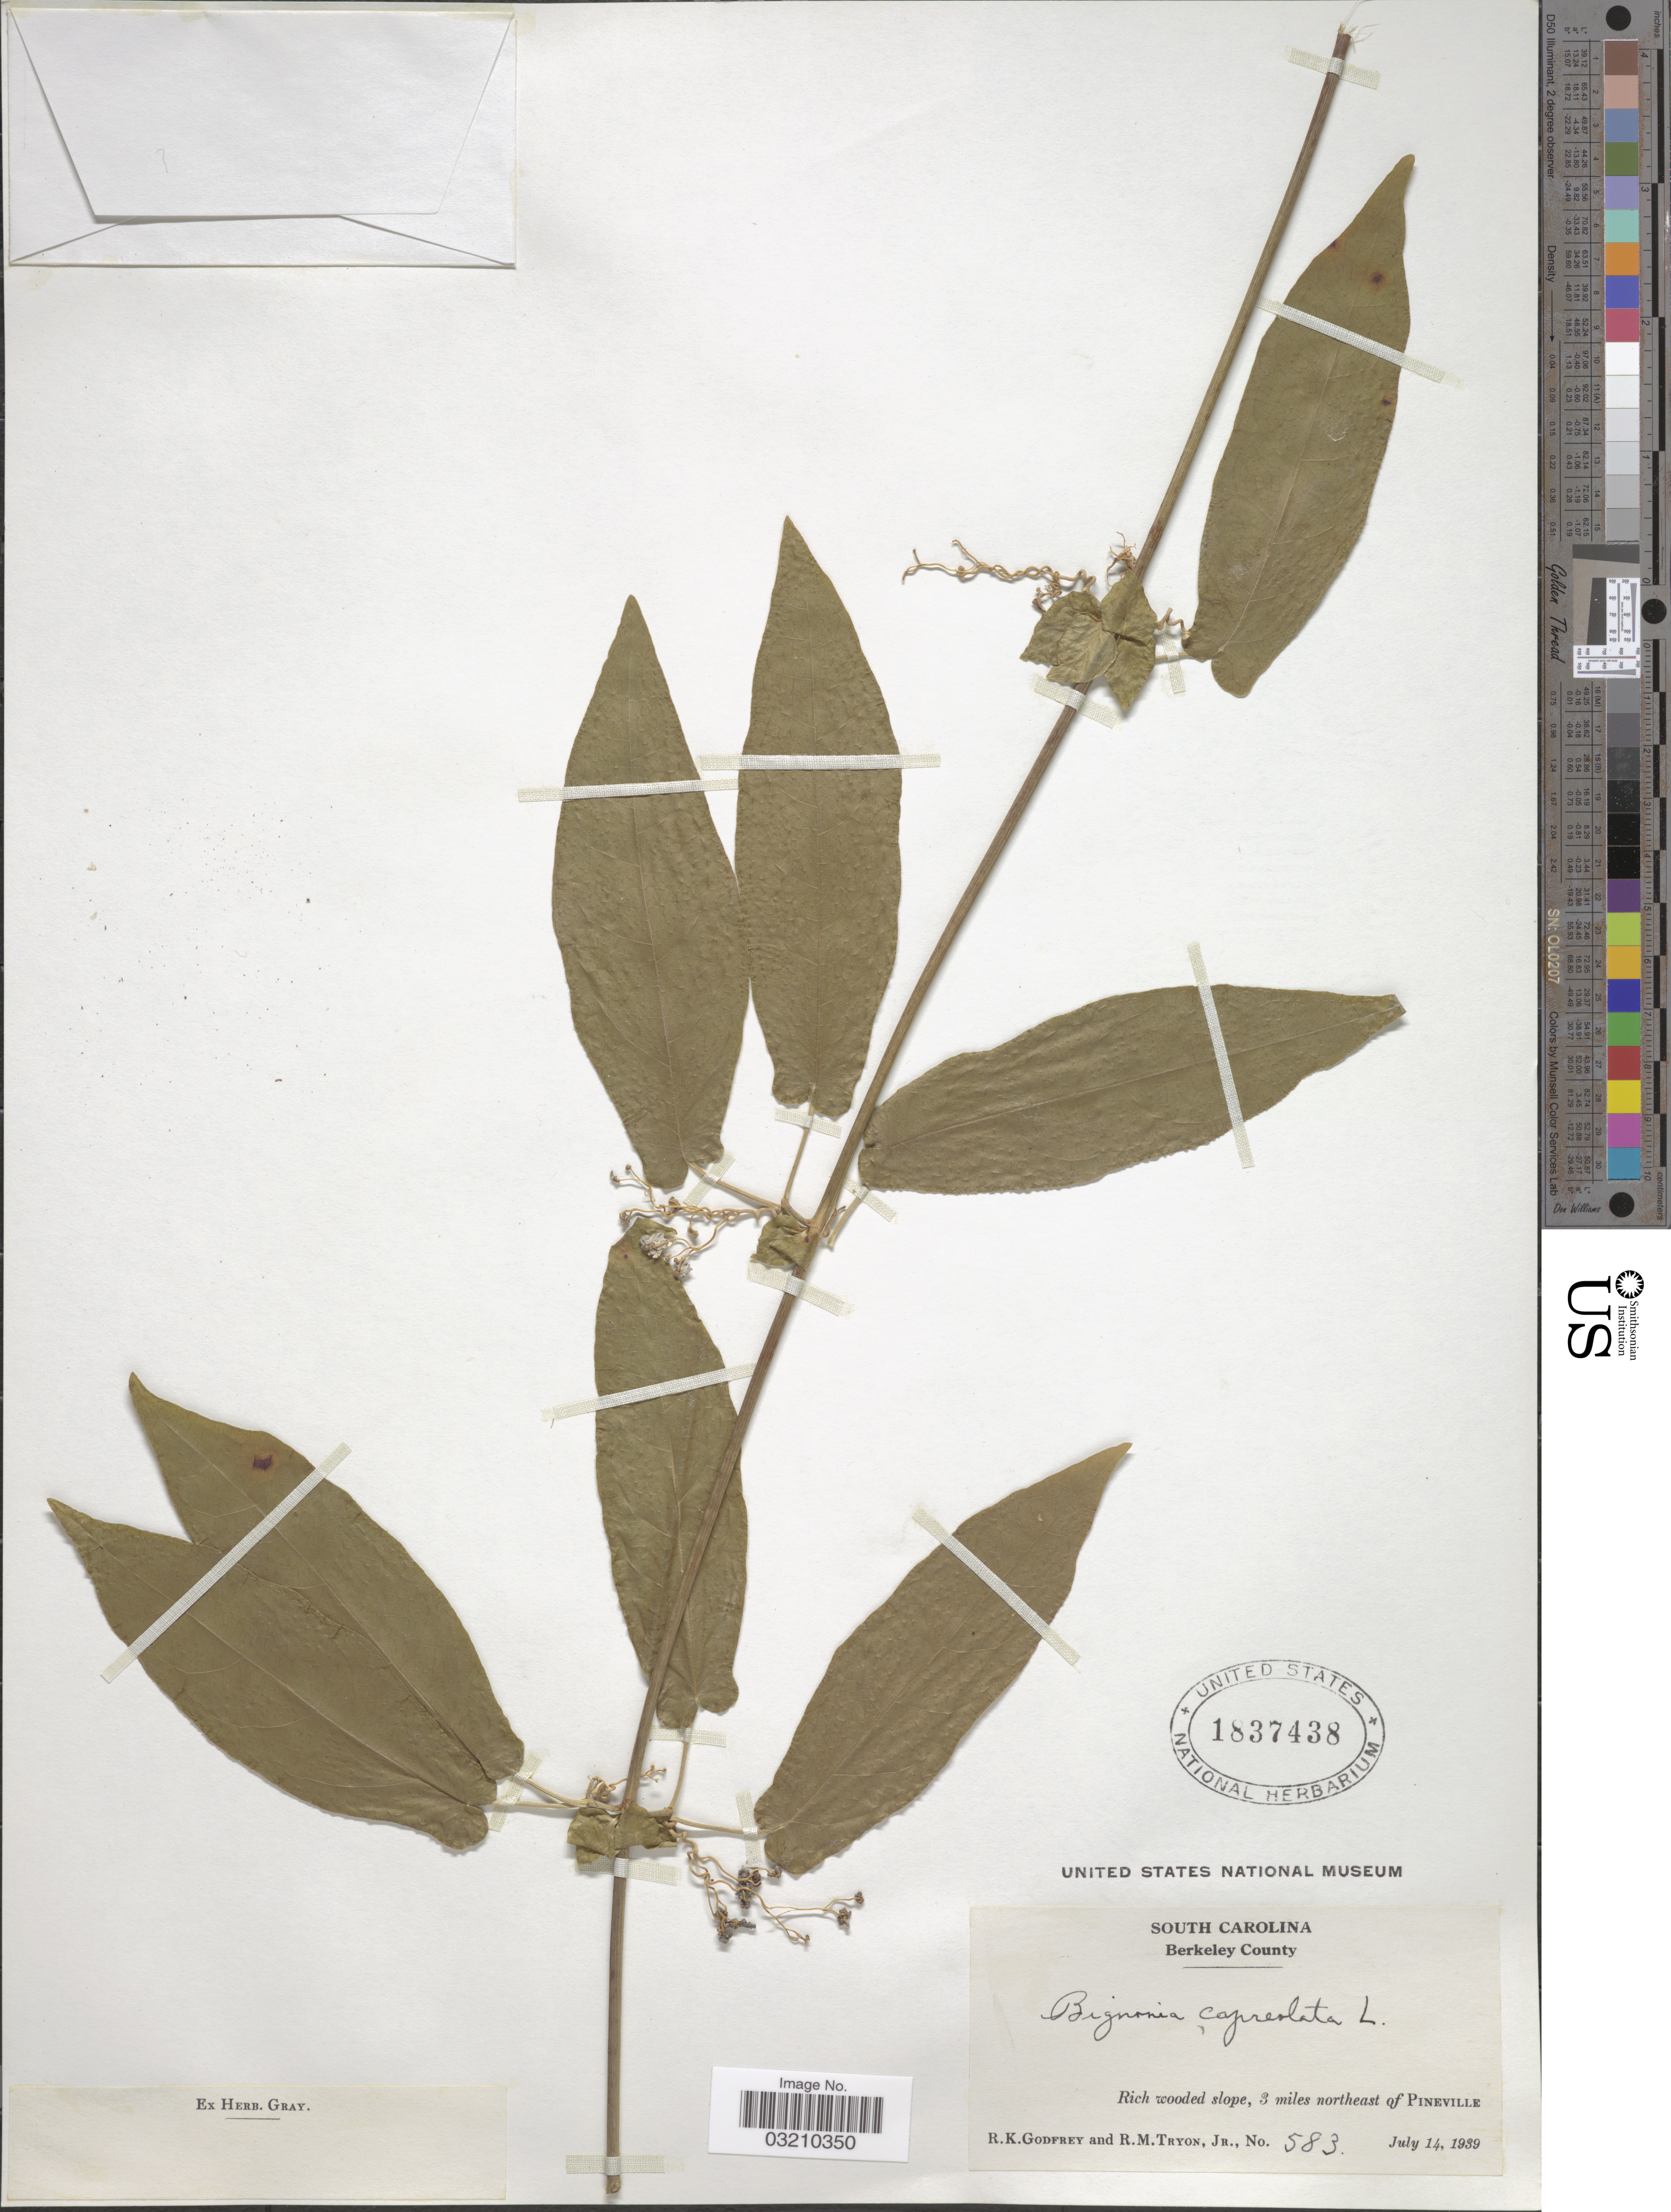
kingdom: Plantae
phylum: Tracheophyta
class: Magnoliopsida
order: Lamiales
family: Bignoniaceae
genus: Bignonia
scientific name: Bignonia capreolata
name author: L.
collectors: R. K. Godfrey & R. Tyron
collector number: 583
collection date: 1939-07-14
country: United States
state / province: South Carolina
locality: Berkeley County. 3 miles northeast of Pineville.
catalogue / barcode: US 1837438